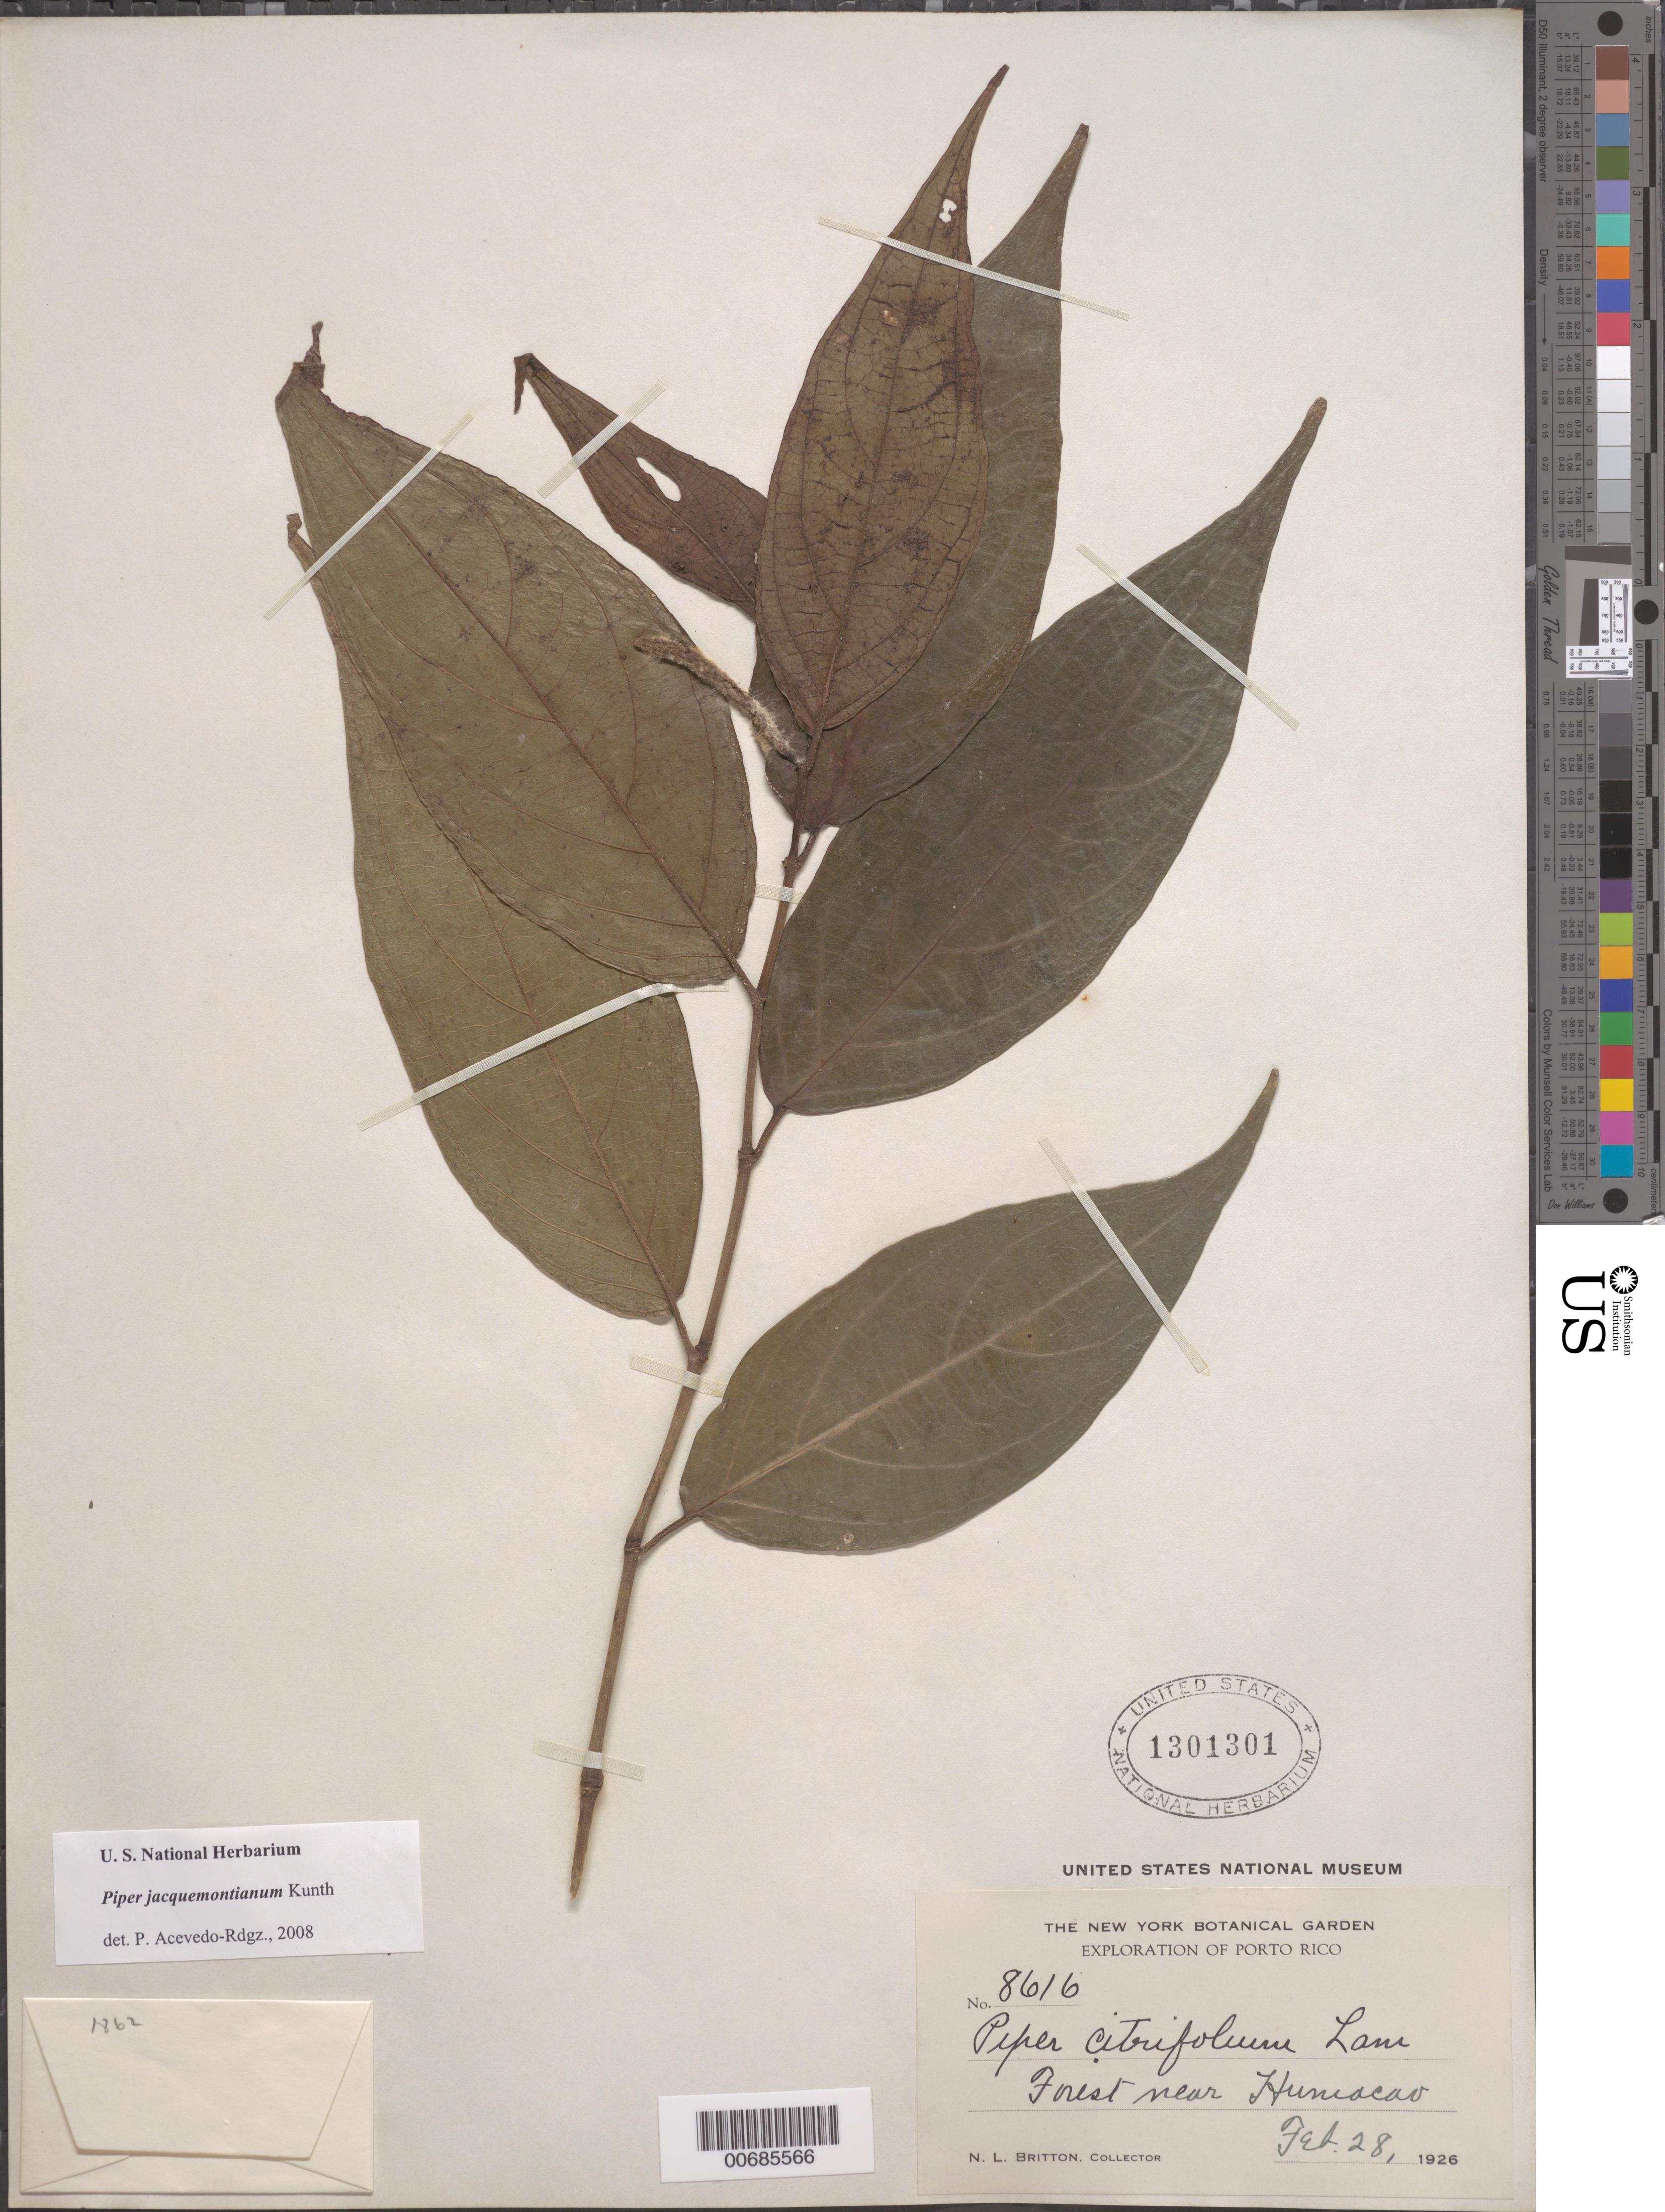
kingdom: Plantae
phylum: Tracheophyta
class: Magnoliopsida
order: Piperales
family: Piperaceae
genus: Piper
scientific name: Piper citrifolium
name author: Lam.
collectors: N. Britton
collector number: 8616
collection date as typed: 28 Feb 1926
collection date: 1926-02-28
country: Puerto Rico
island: Greater Antilles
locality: Forest near Humacao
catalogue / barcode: US 1301301